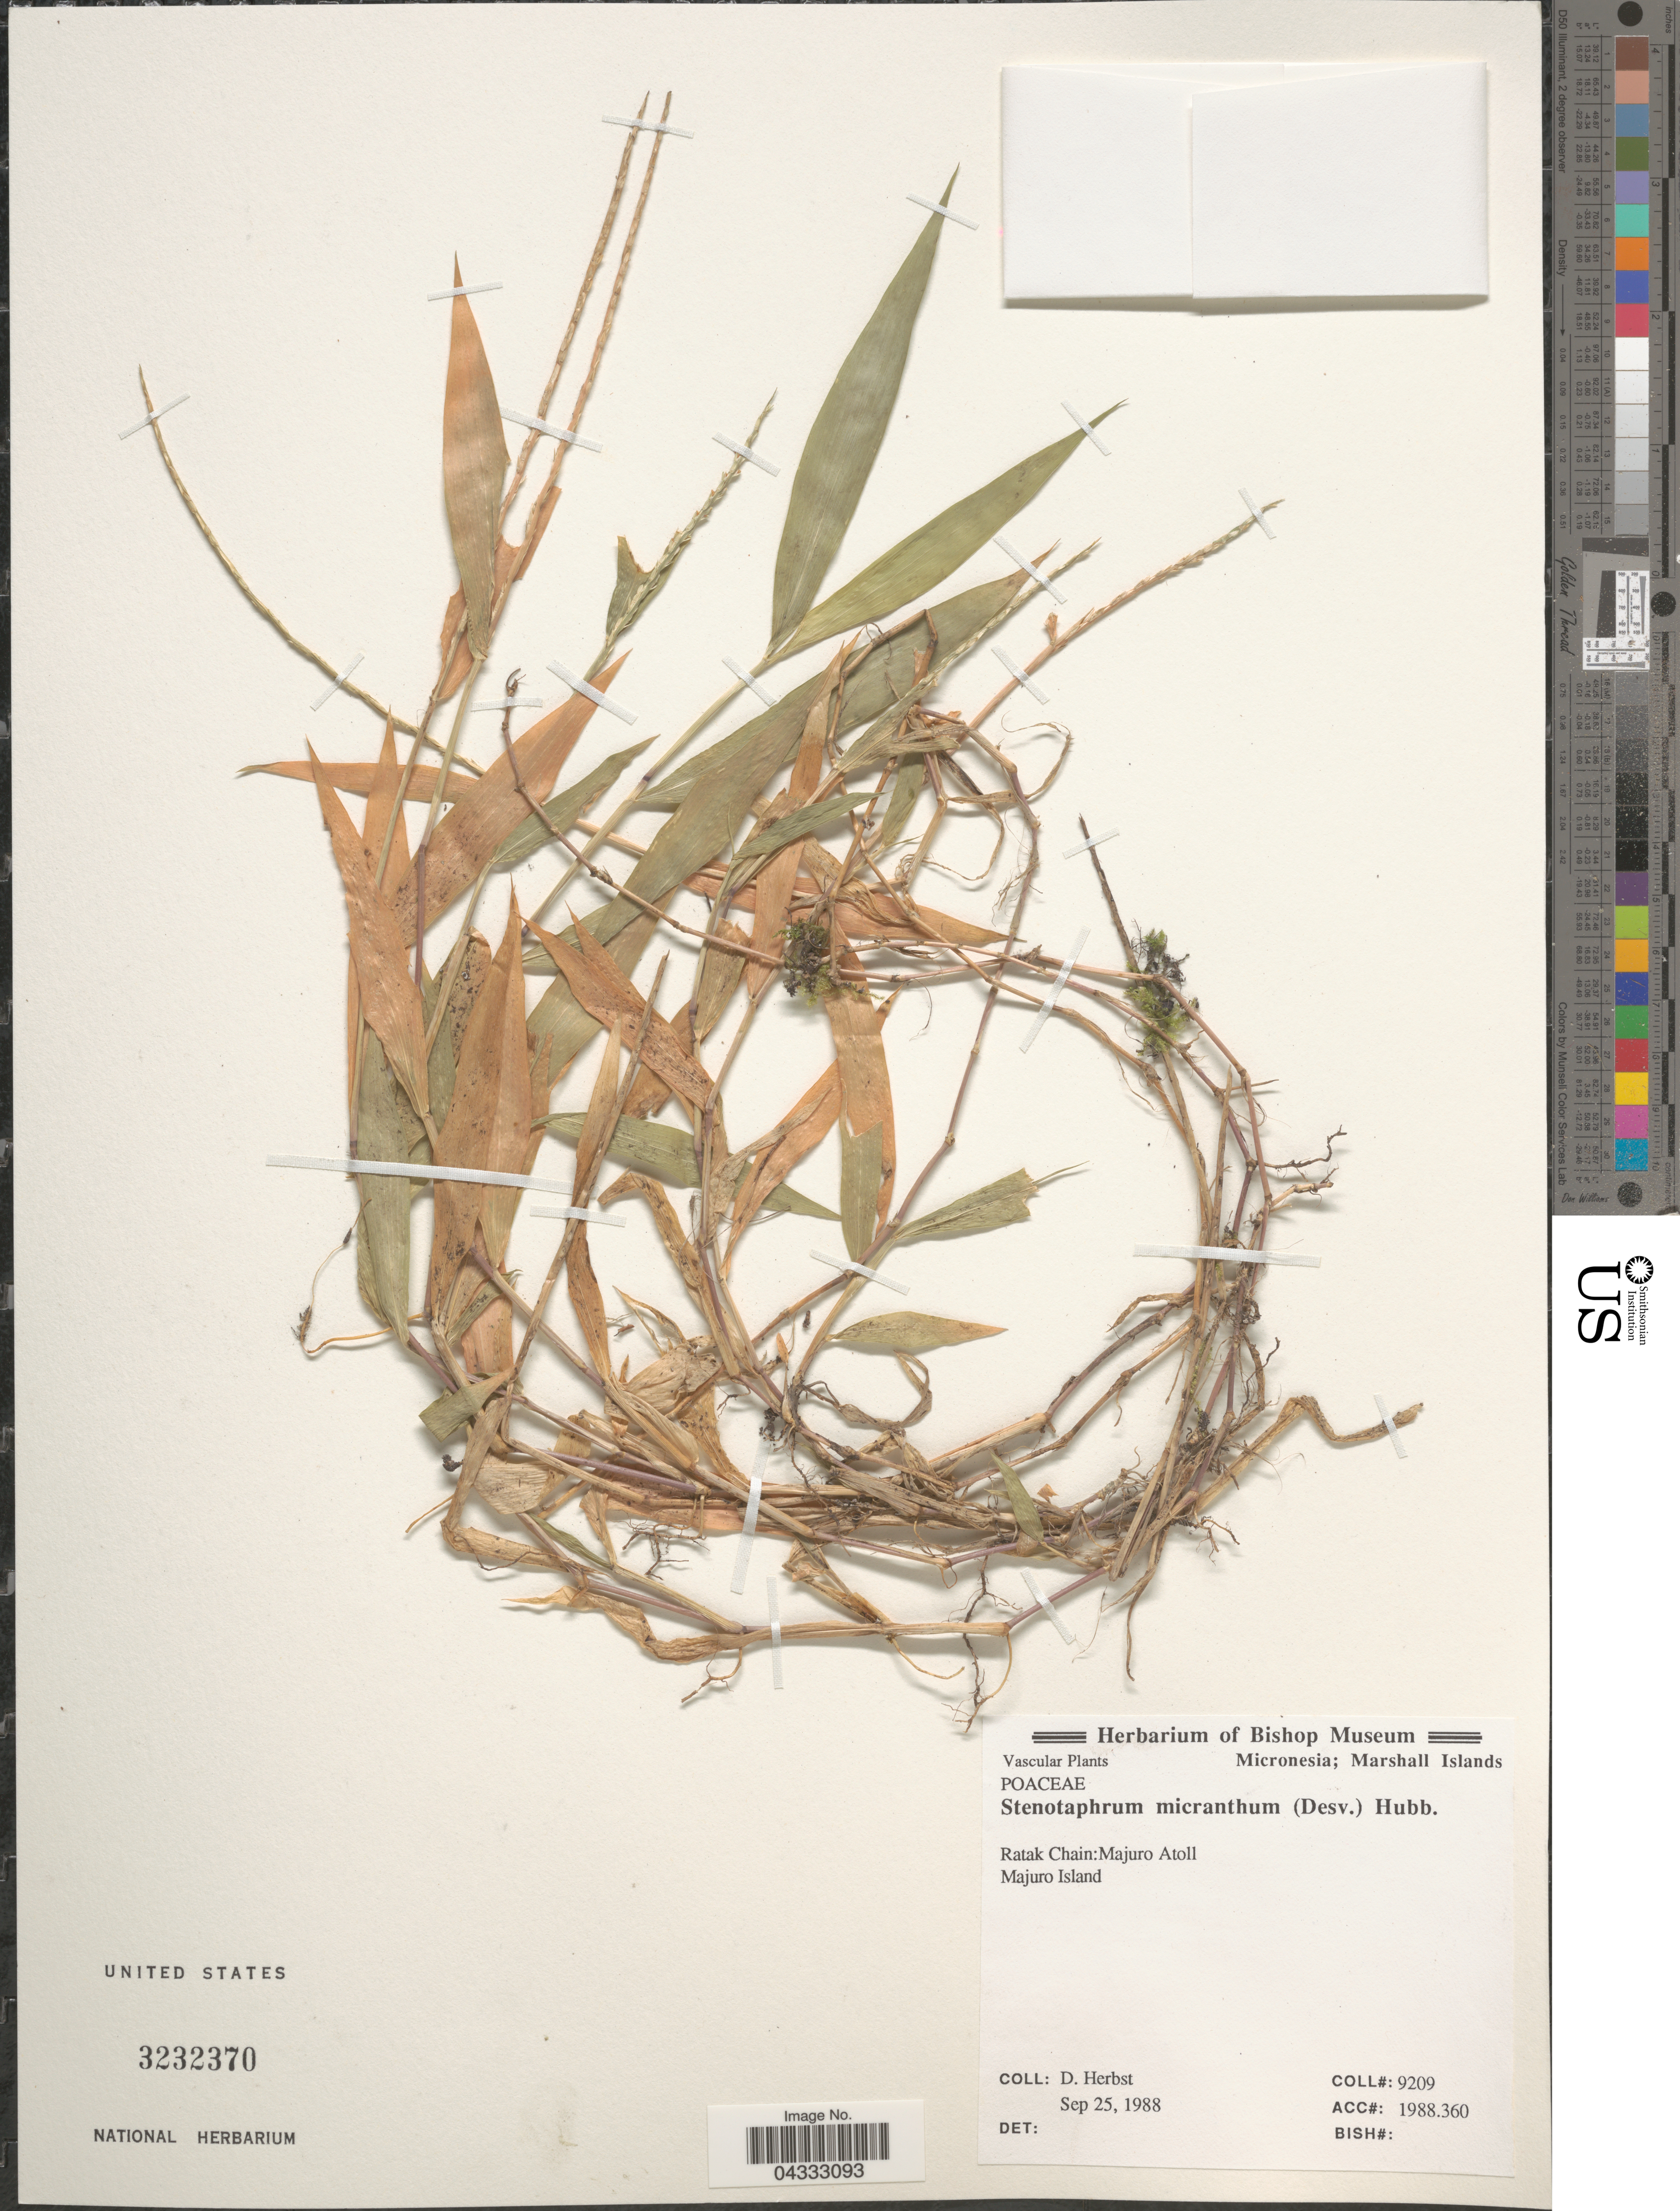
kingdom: Plantae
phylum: Tracheophyta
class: Liliopsida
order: Poales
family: Poaceae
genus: Stenotaphrum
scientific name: Stenotaphrum micranthum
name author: (Desv.) C.E. Hubb.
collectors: D. Herbst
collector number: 9209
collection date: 1988-09-25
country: Marshall Islands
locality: Micronesia; Marshall Islands. Ratak Chain: Majuro Atoll.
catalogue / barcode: US 3232370